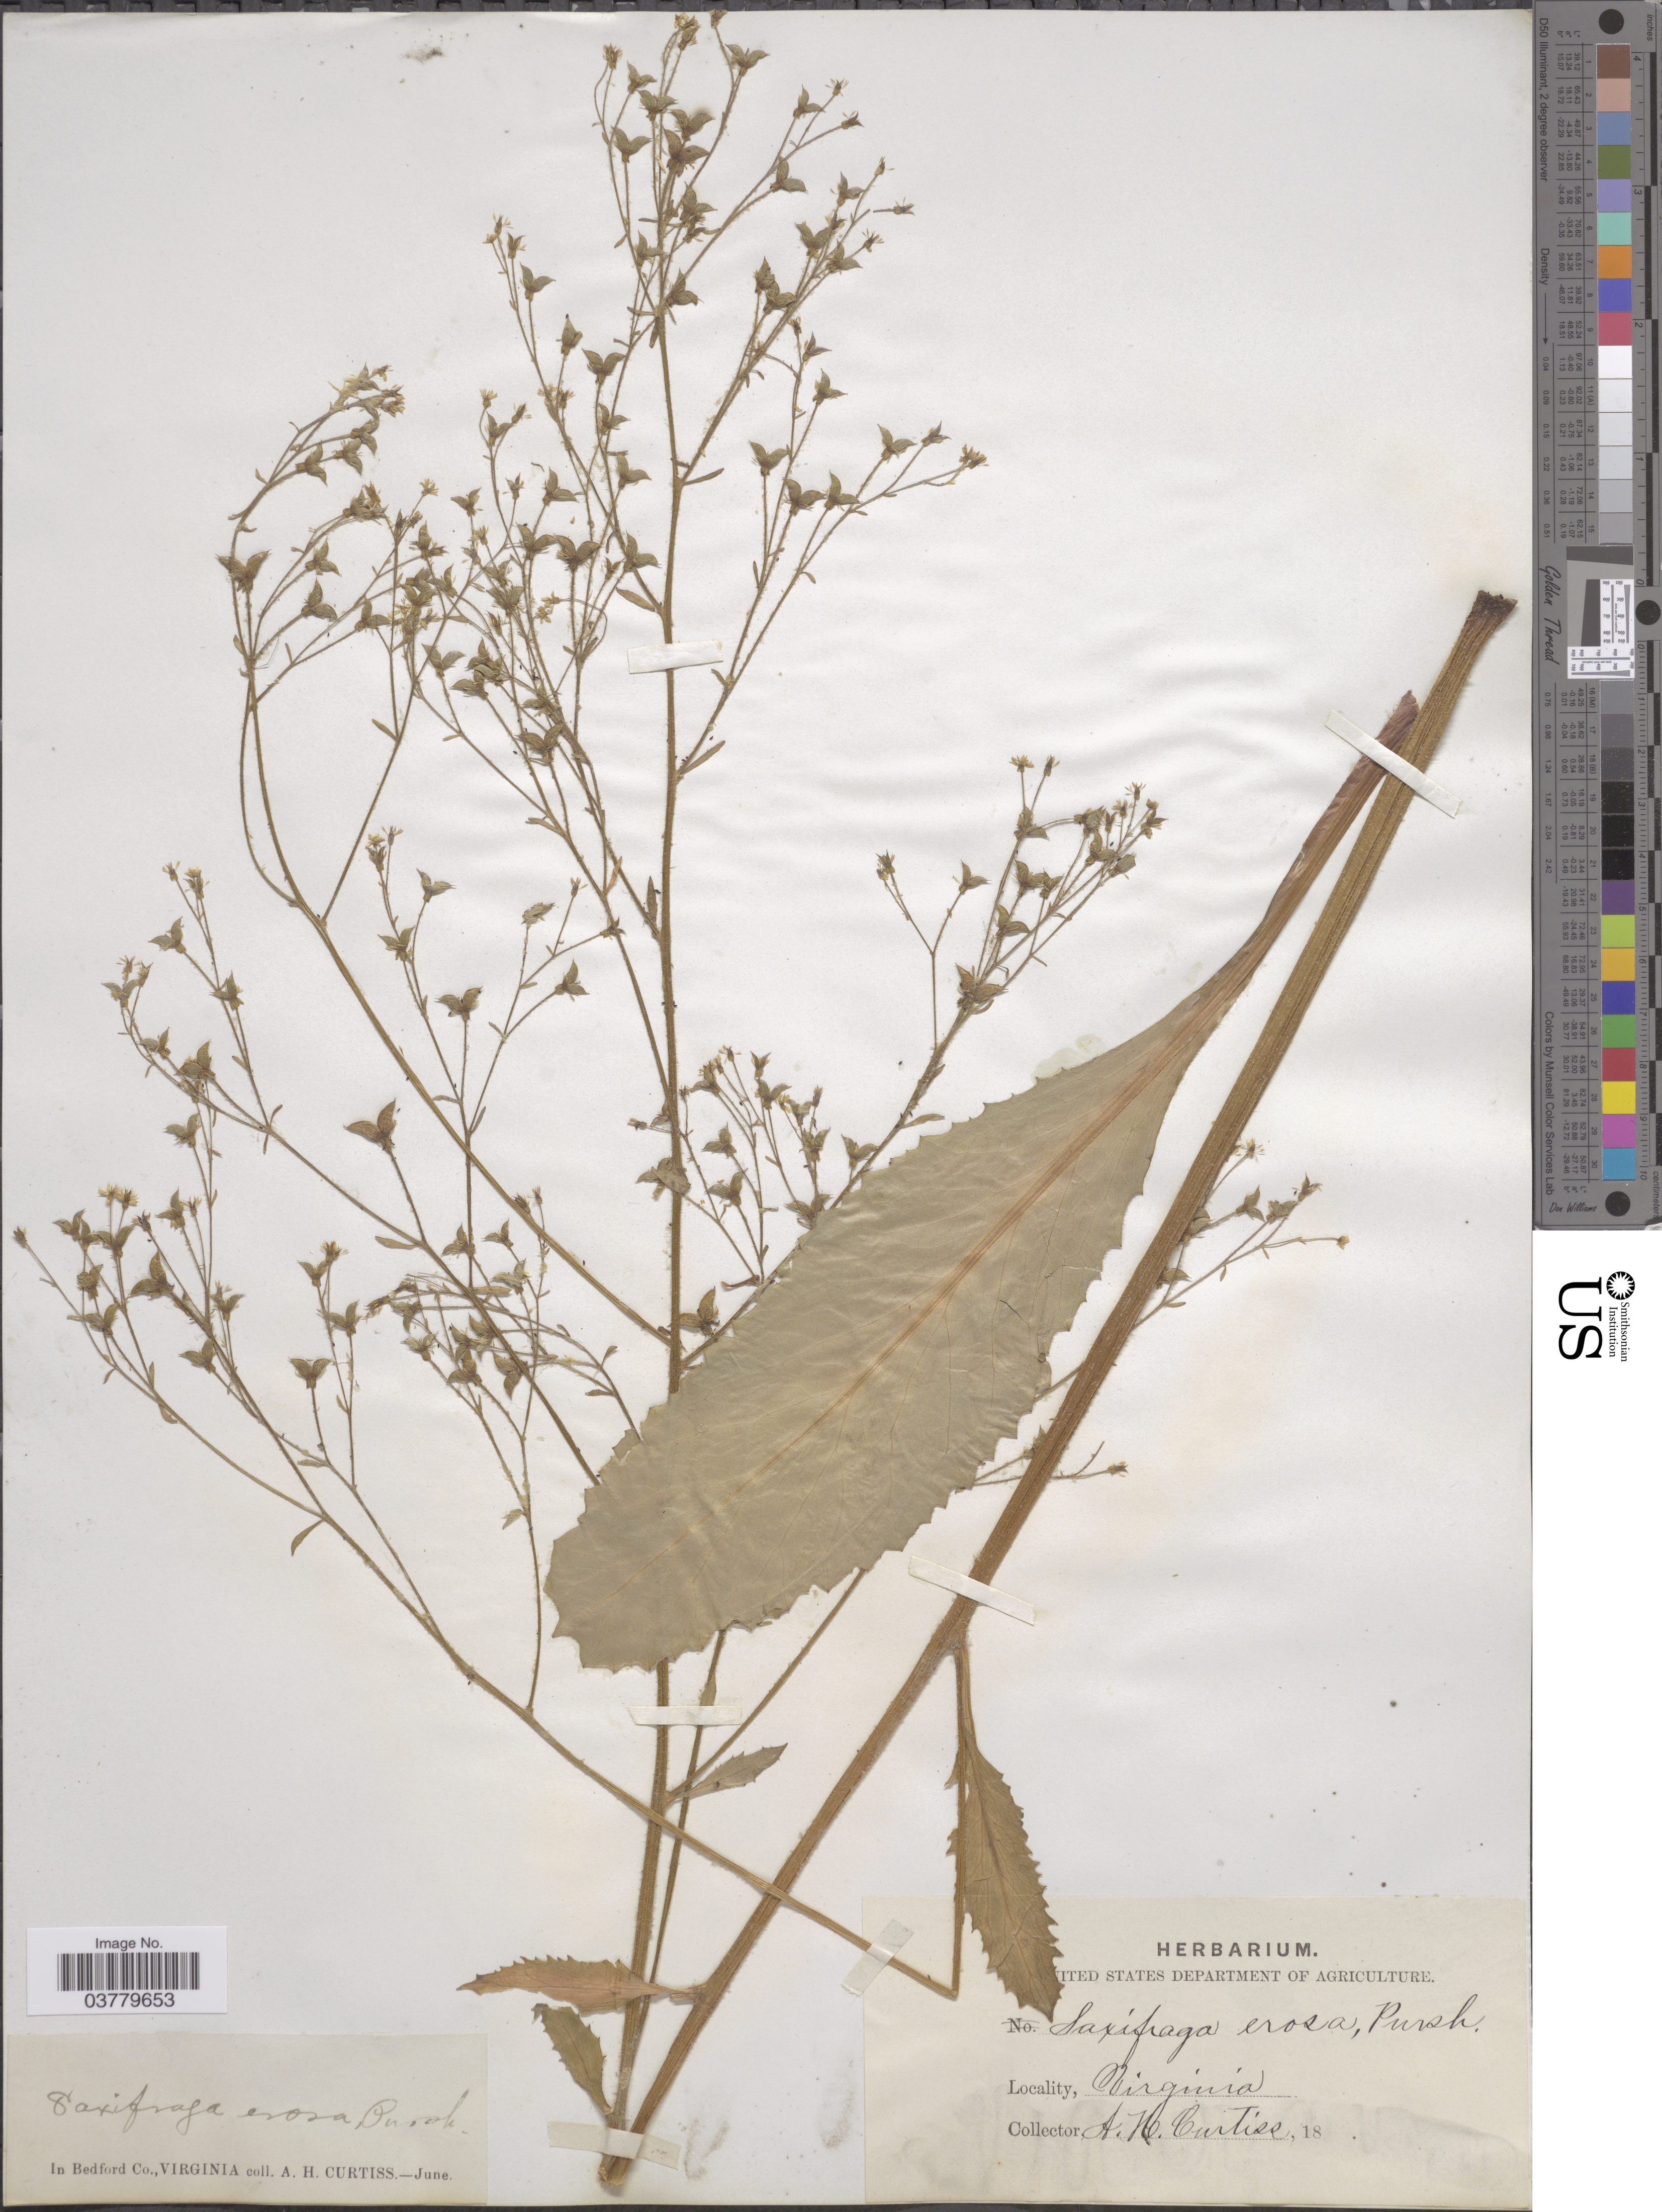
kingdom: Plantae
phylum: Tracheophyta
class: Magnoliopsida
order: Saxifragales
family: Saxifragaceae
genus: Micranthes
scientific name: Micranthes micranthidifolia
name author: (Haw.) Small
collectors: A. H. Curtiss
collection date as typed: June 18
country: United States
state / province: Virginia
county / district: Bedford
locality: In Bedford Co.